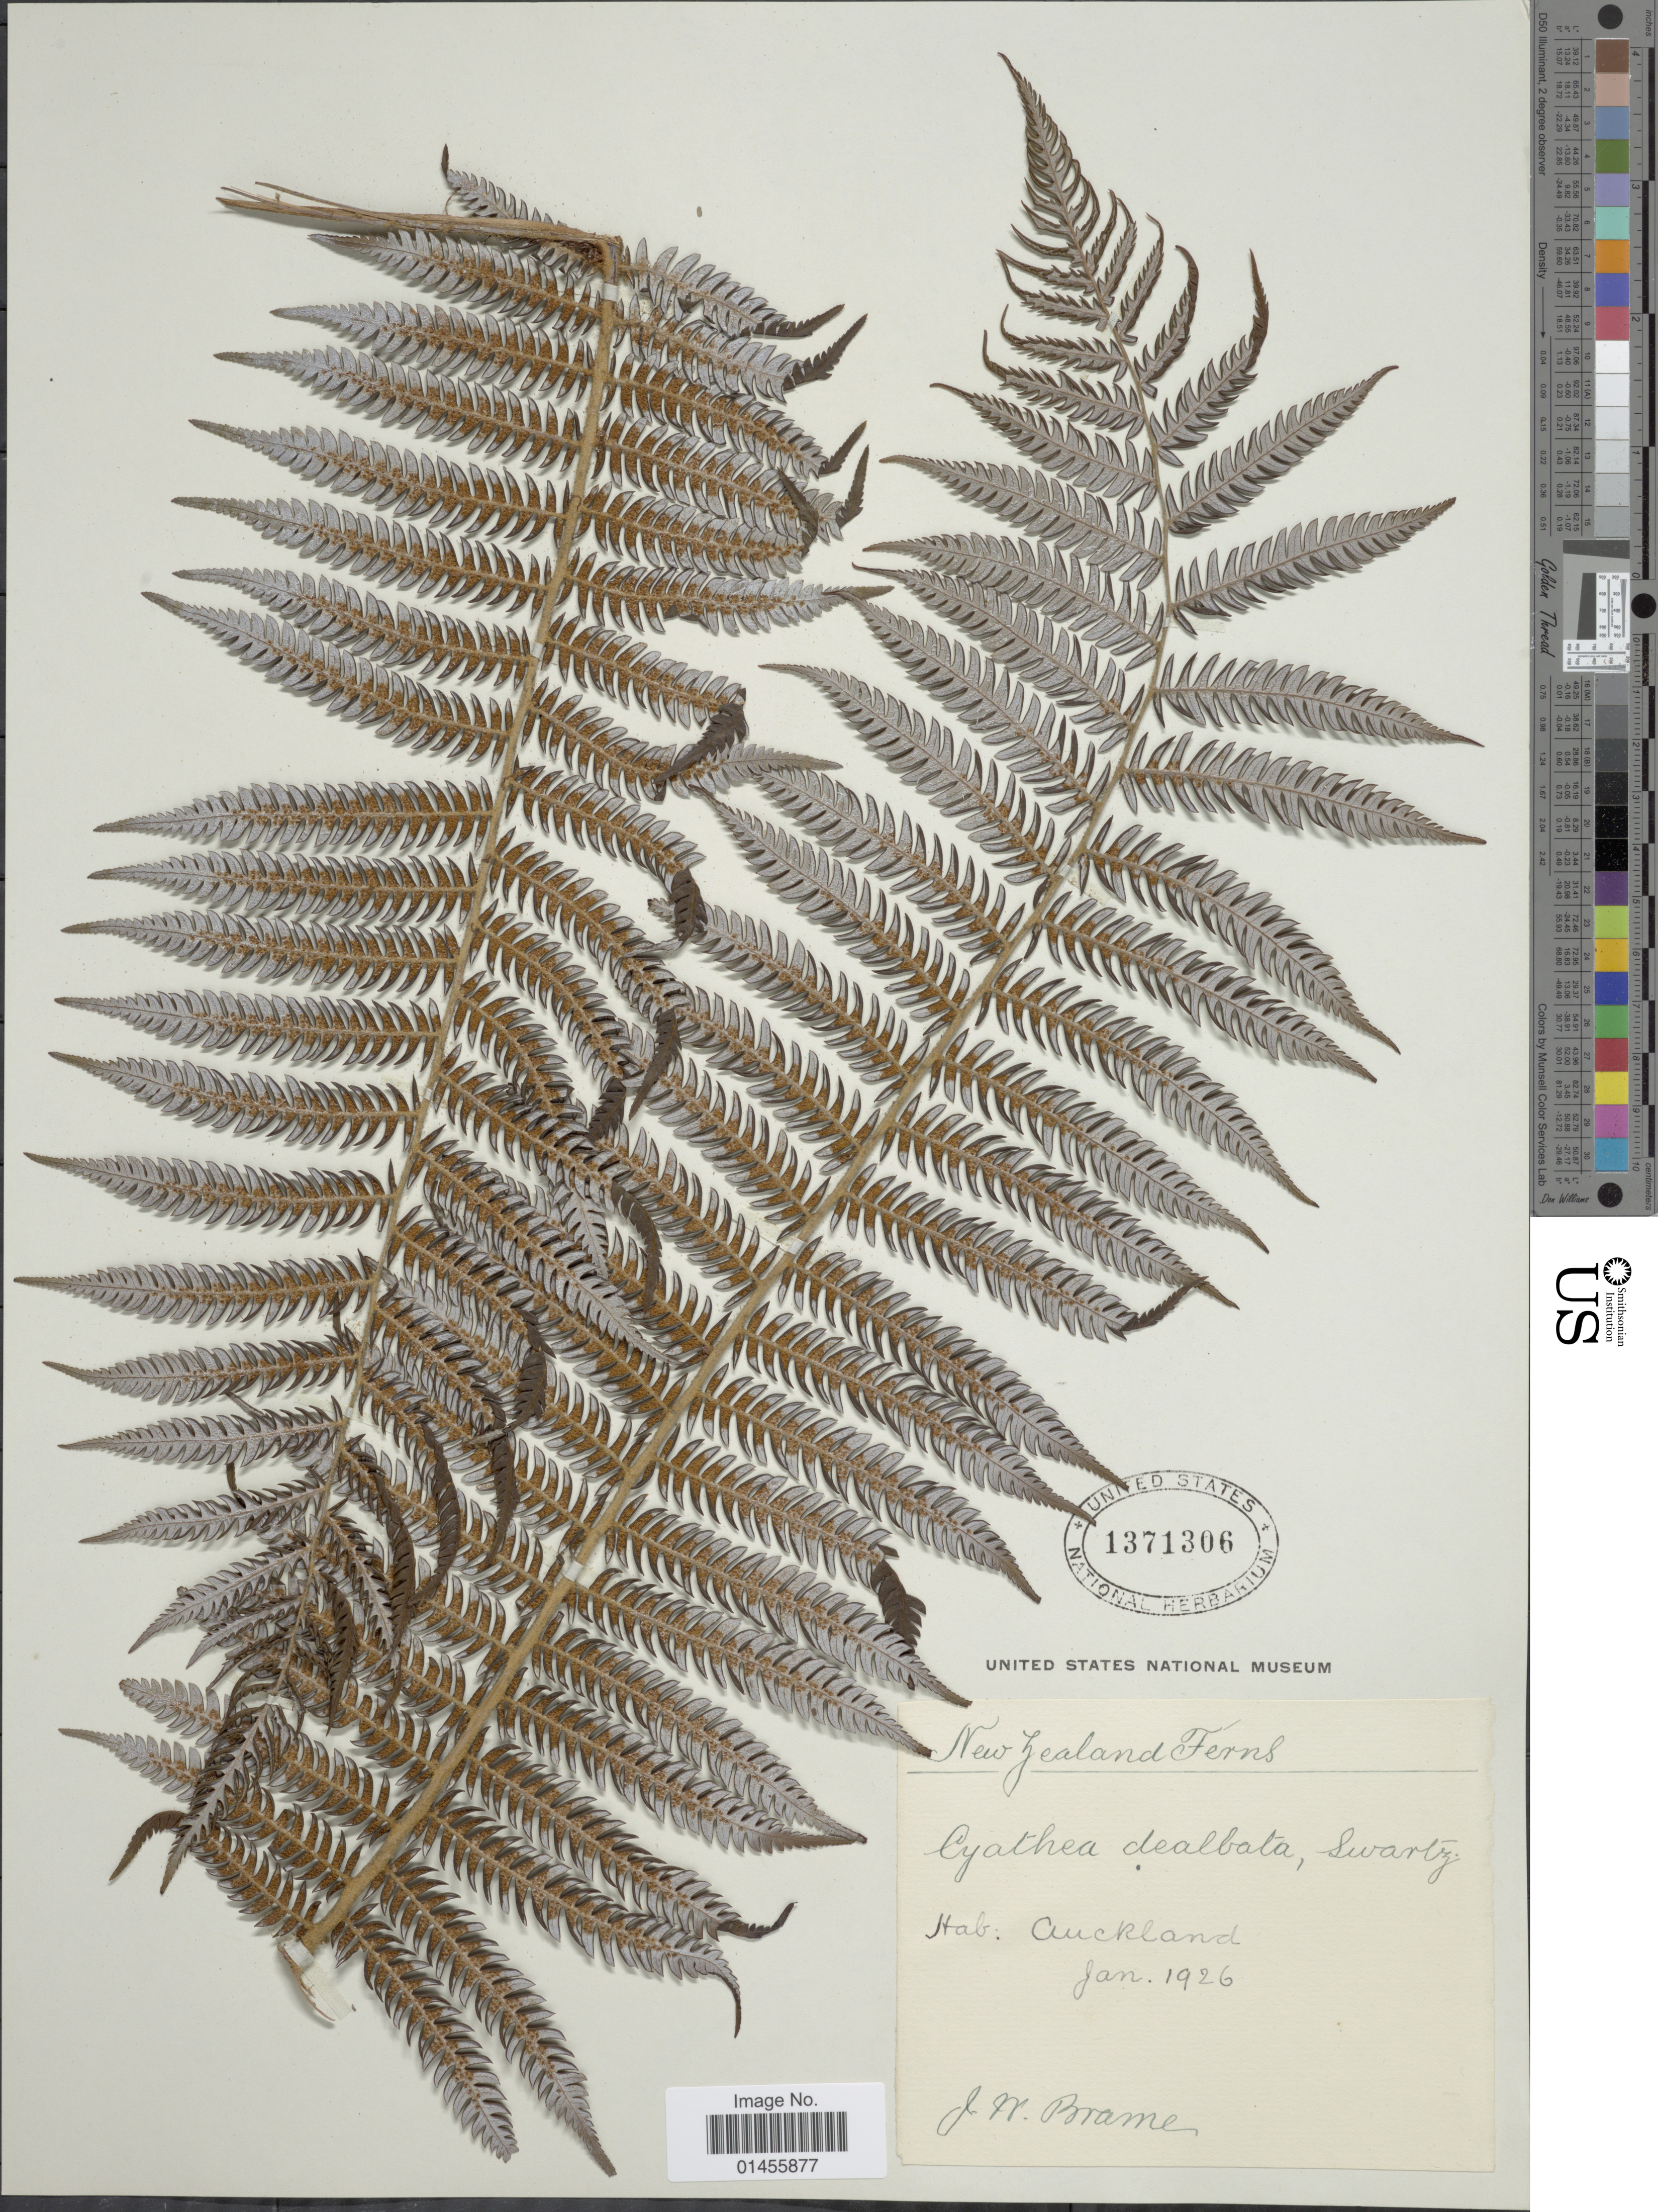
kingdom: Plantae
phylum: Tracheophyta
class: Polypodiopsida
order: Cyatheales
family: Cyatheaceae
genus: Alsophila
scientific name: Alsophila dealbata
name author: (G. Forst.)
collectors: J. Brame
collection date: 1926-01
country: New Zealand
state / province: Auckland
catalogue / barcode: US 1371306